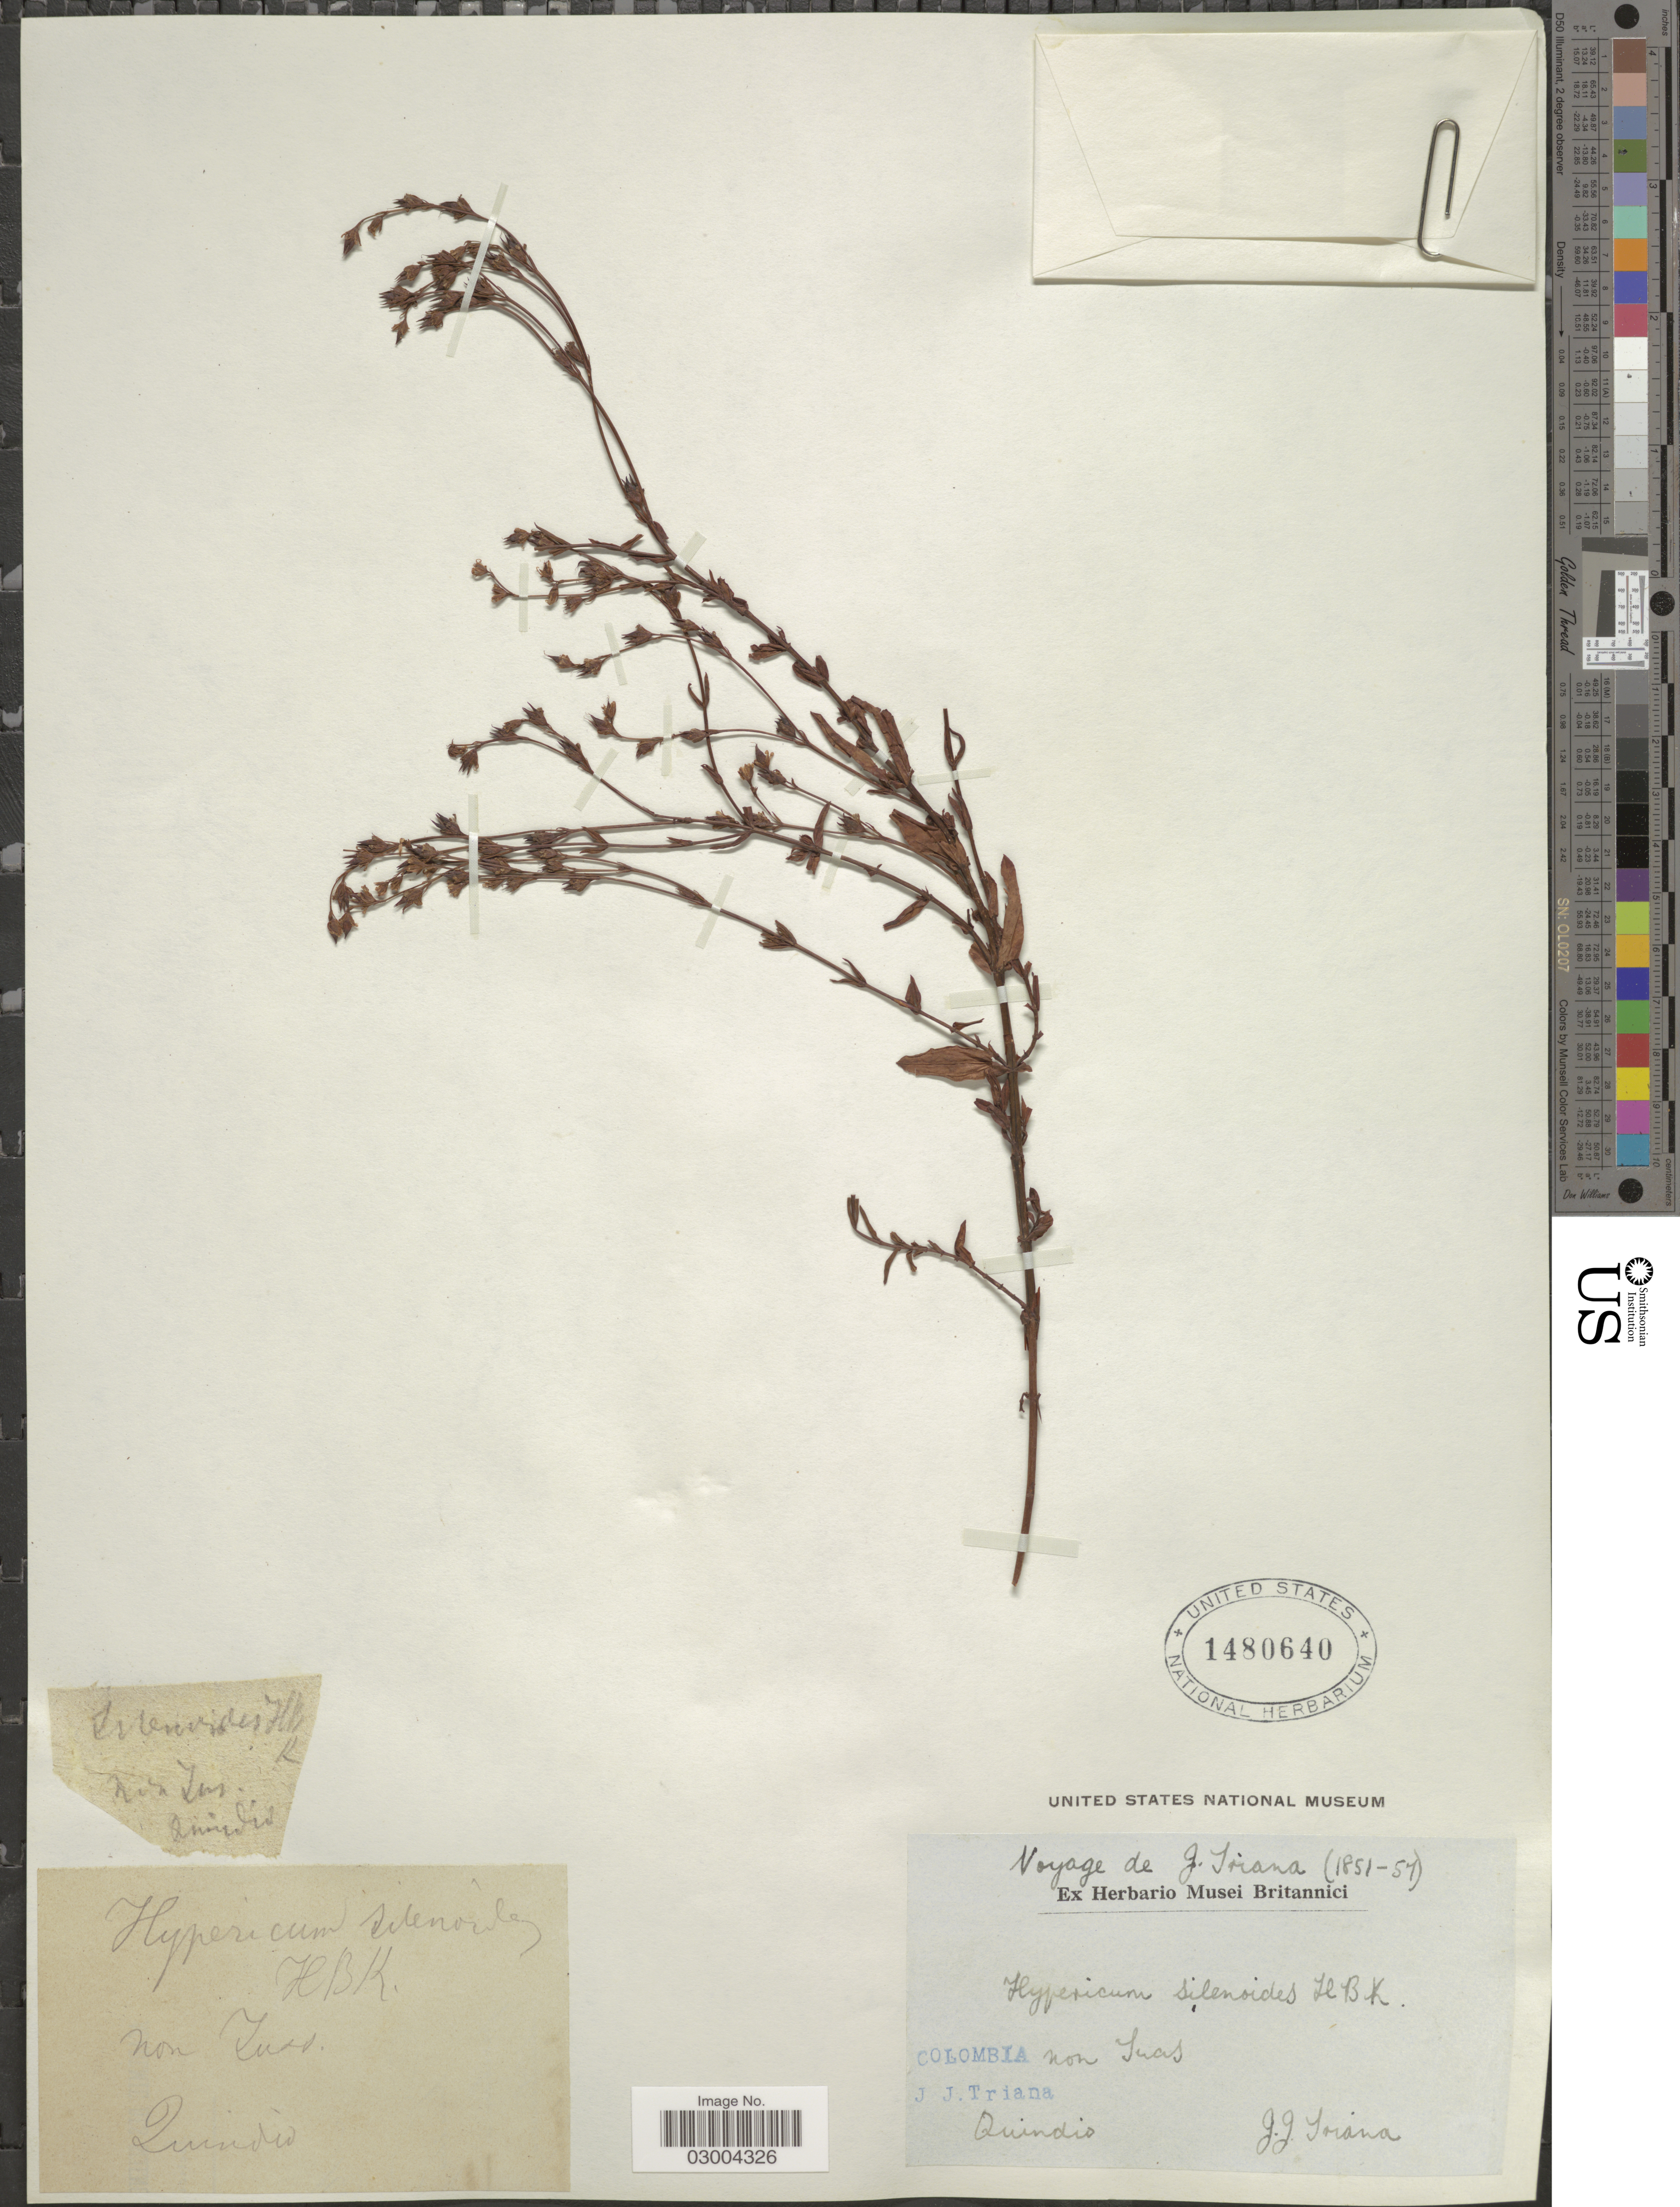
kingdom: Plantae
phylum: Tracheophyta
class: Magnoliopsida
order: Malpighiales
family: Hypericaceae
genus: Hypericum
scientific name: Hypericum thesiifolium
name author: Kunth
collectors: J. J. Triana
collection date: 1851/1857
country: Colombia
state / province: Quindío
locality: Non Tuas. [interpreted] Quindio.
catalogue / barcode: US 1480640